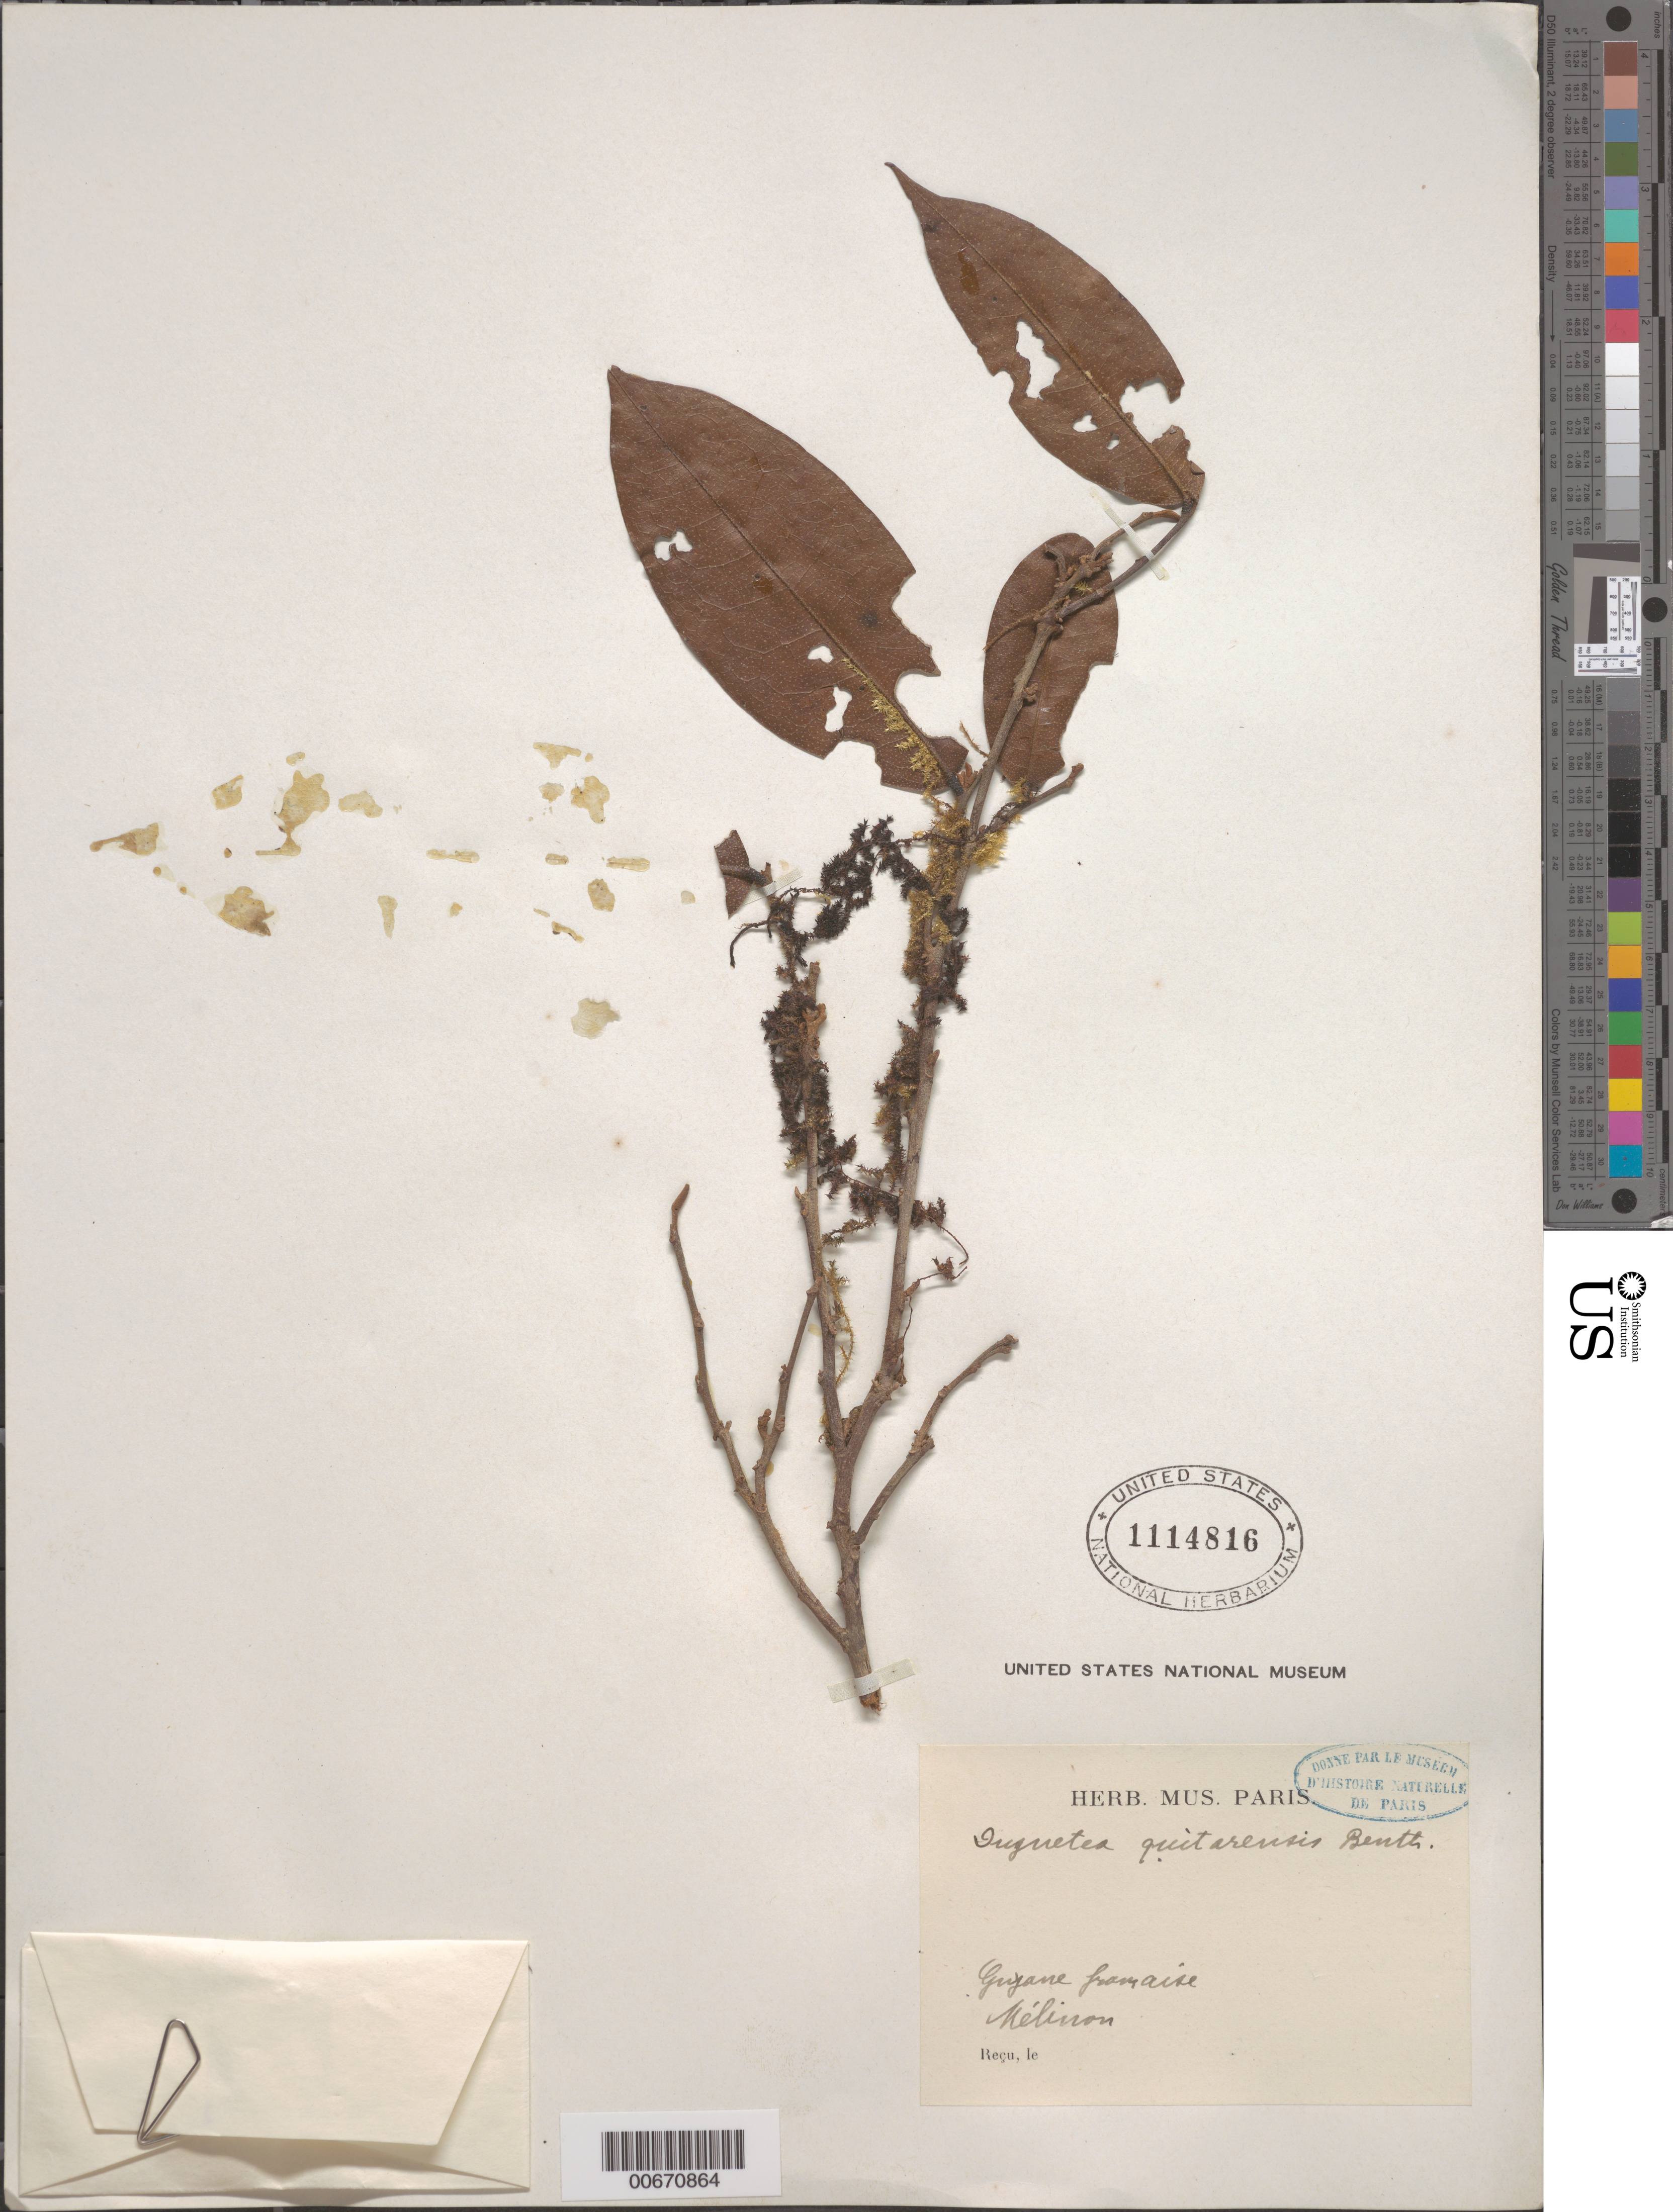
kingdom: Plantae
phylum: Tracheophyta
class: Magnoliopsida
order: Magnoliales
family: Annonaceae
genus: Duguetia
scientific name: Duguetia quitarensis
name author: Benth.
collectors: E. Mélinon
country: French Guiana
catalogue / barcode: US 1114816